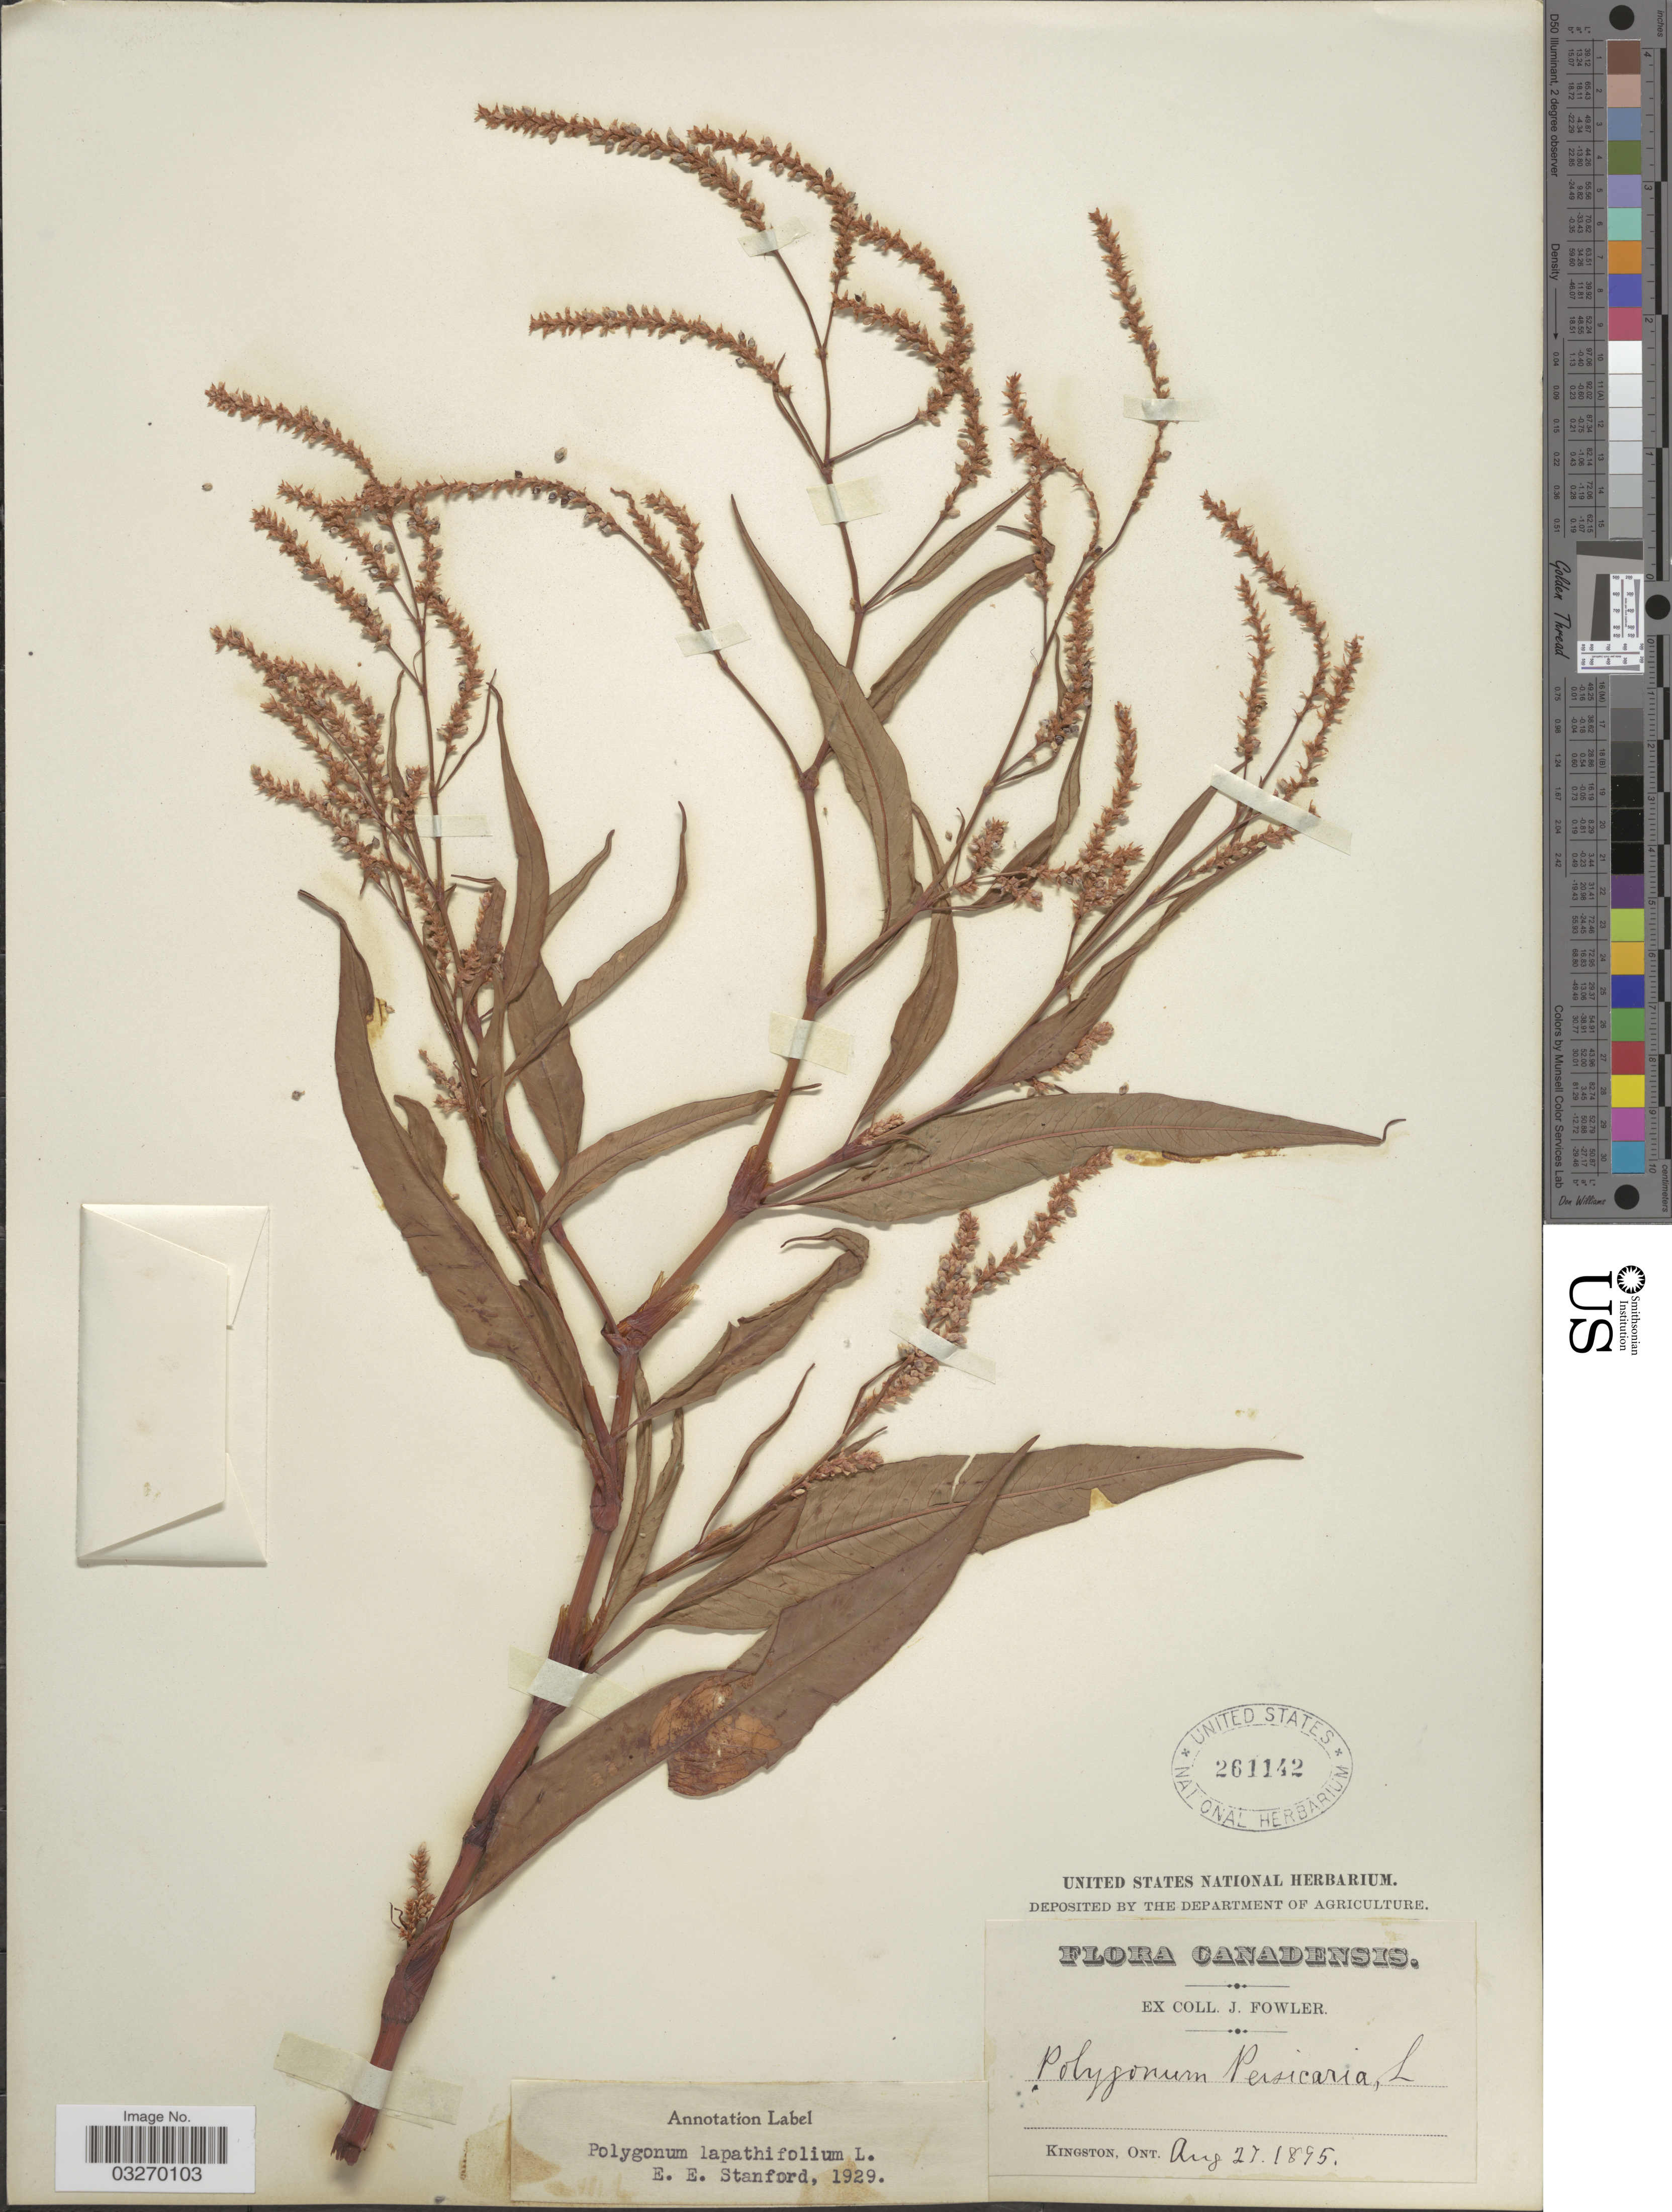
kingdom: Plantae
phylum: Tracheophyta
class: Magnoliopsida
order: Caryophyllales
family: Polygonaceae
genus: Persicaria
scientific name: Persicaria lapathifolia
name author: (L.) Delarbre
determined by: Atha, D. E.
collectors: J. Fowler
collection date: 1895-08-27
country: Canada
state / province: Ontario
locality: Kingston.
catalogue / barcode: US 261142